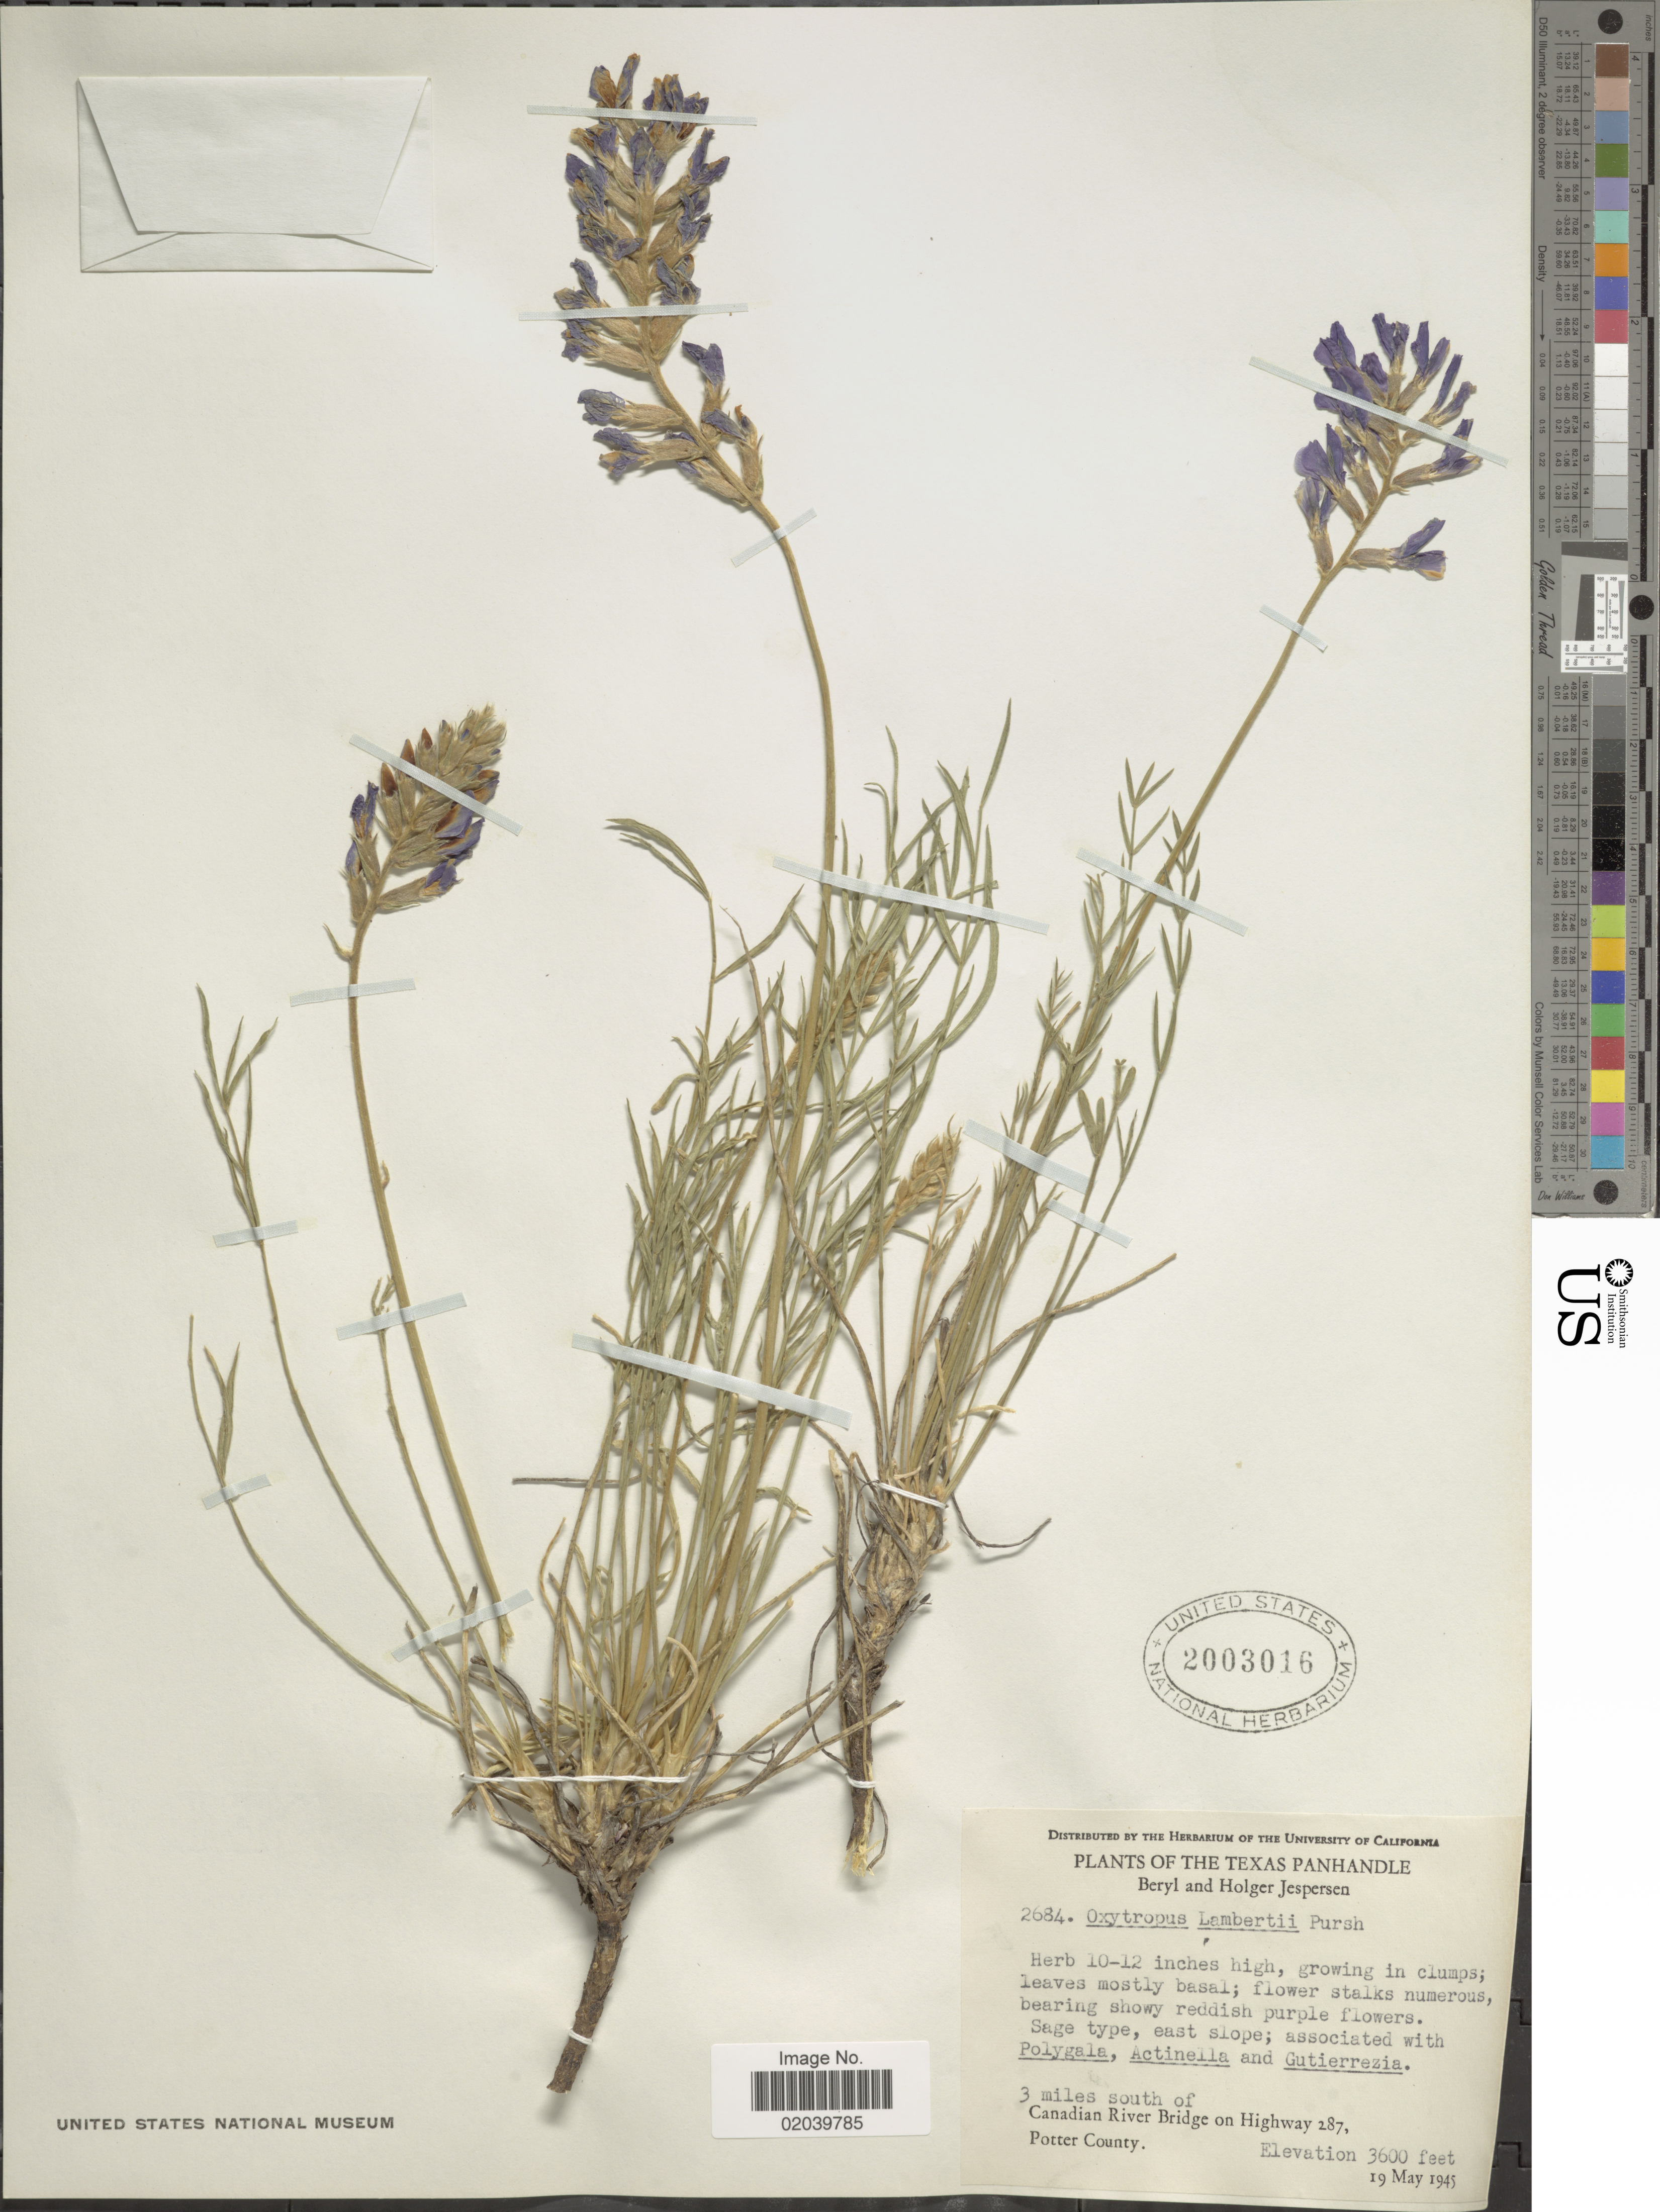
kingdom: Plantae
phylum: Tracheophyta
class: Magnoliopsida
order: Fabales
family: Fabaceae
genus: Oxytropis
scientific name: Oxytropis lambertii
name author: Pursh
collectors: B. Jespersen & H. Jespersen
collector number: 2684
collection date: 1945-05-19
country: United States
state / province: Texas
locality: Texas Panhandle. 3 miles south of Canadian River Bridge on Highway 287. Potter County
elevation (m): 1097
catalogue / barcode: US 2003016